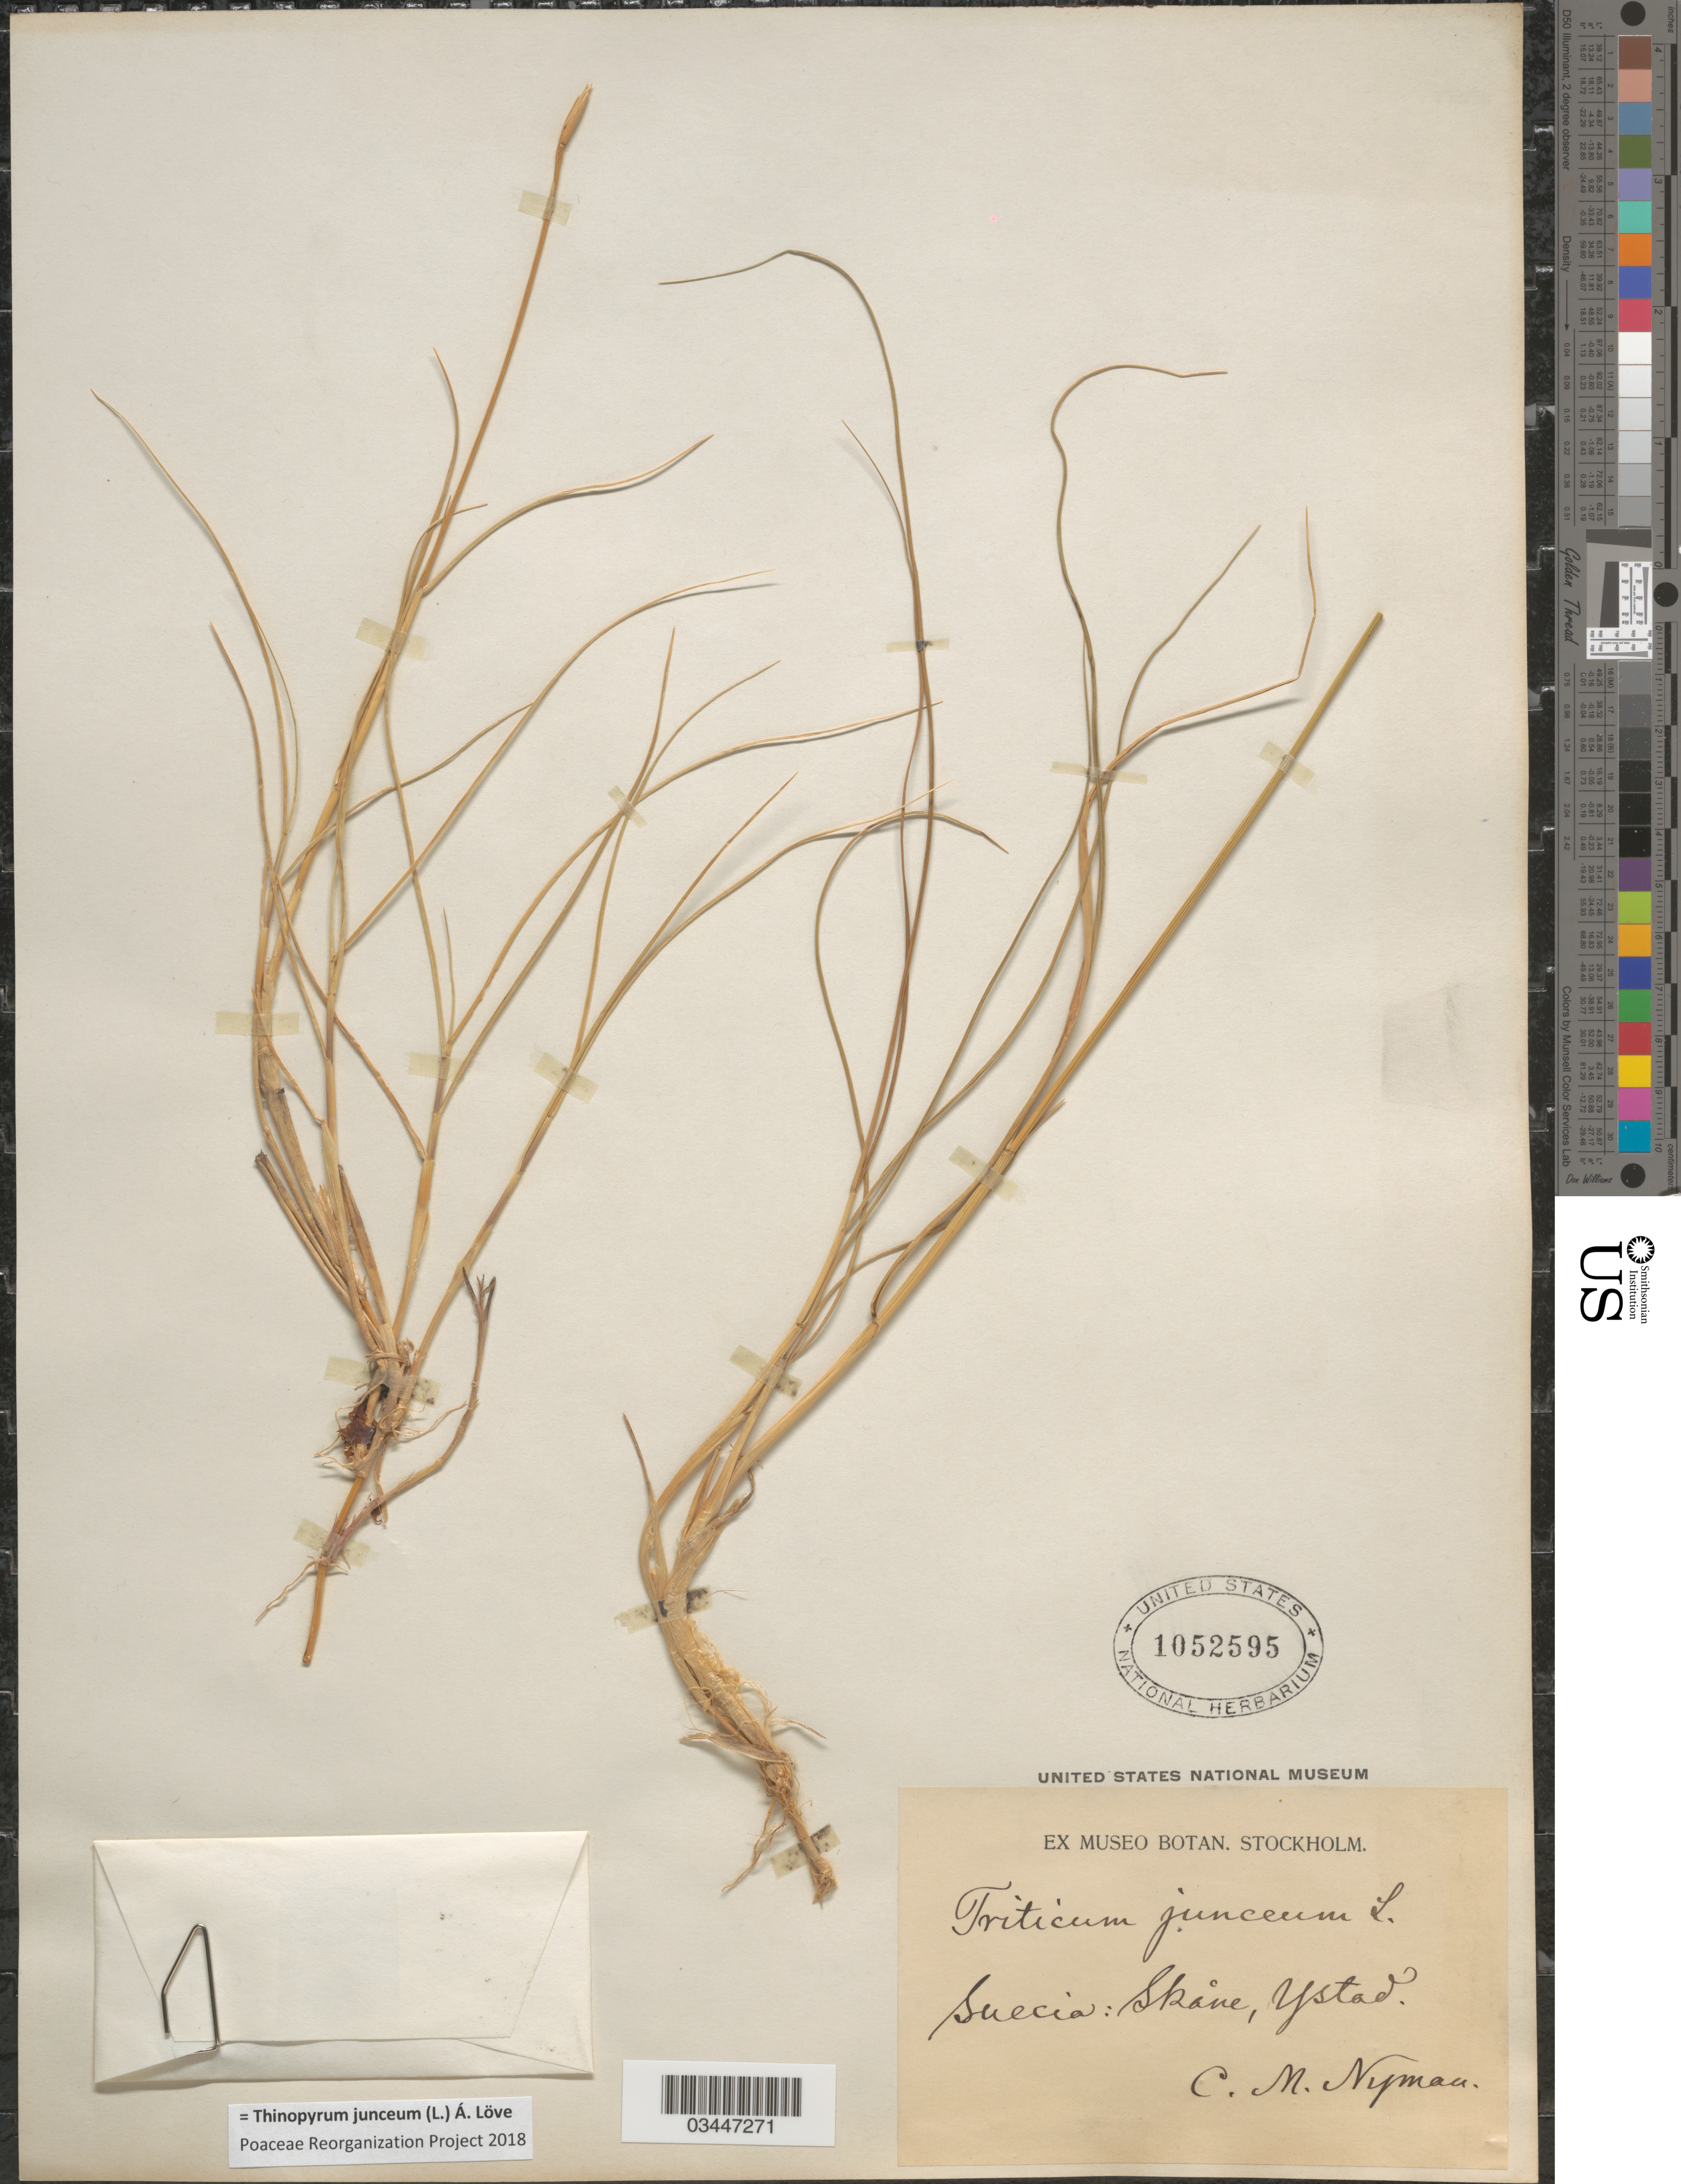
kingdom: Plantae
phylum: Tracheophyta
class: Liliopsida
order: Poales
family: Poaceae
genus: Thinopyrum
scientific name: Thinopyrum junceum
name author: (L.) Á. Löve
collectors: C. Nyman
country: Sweden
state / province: Skåne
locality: Suecia: Ystad.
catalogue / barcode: US 1052595